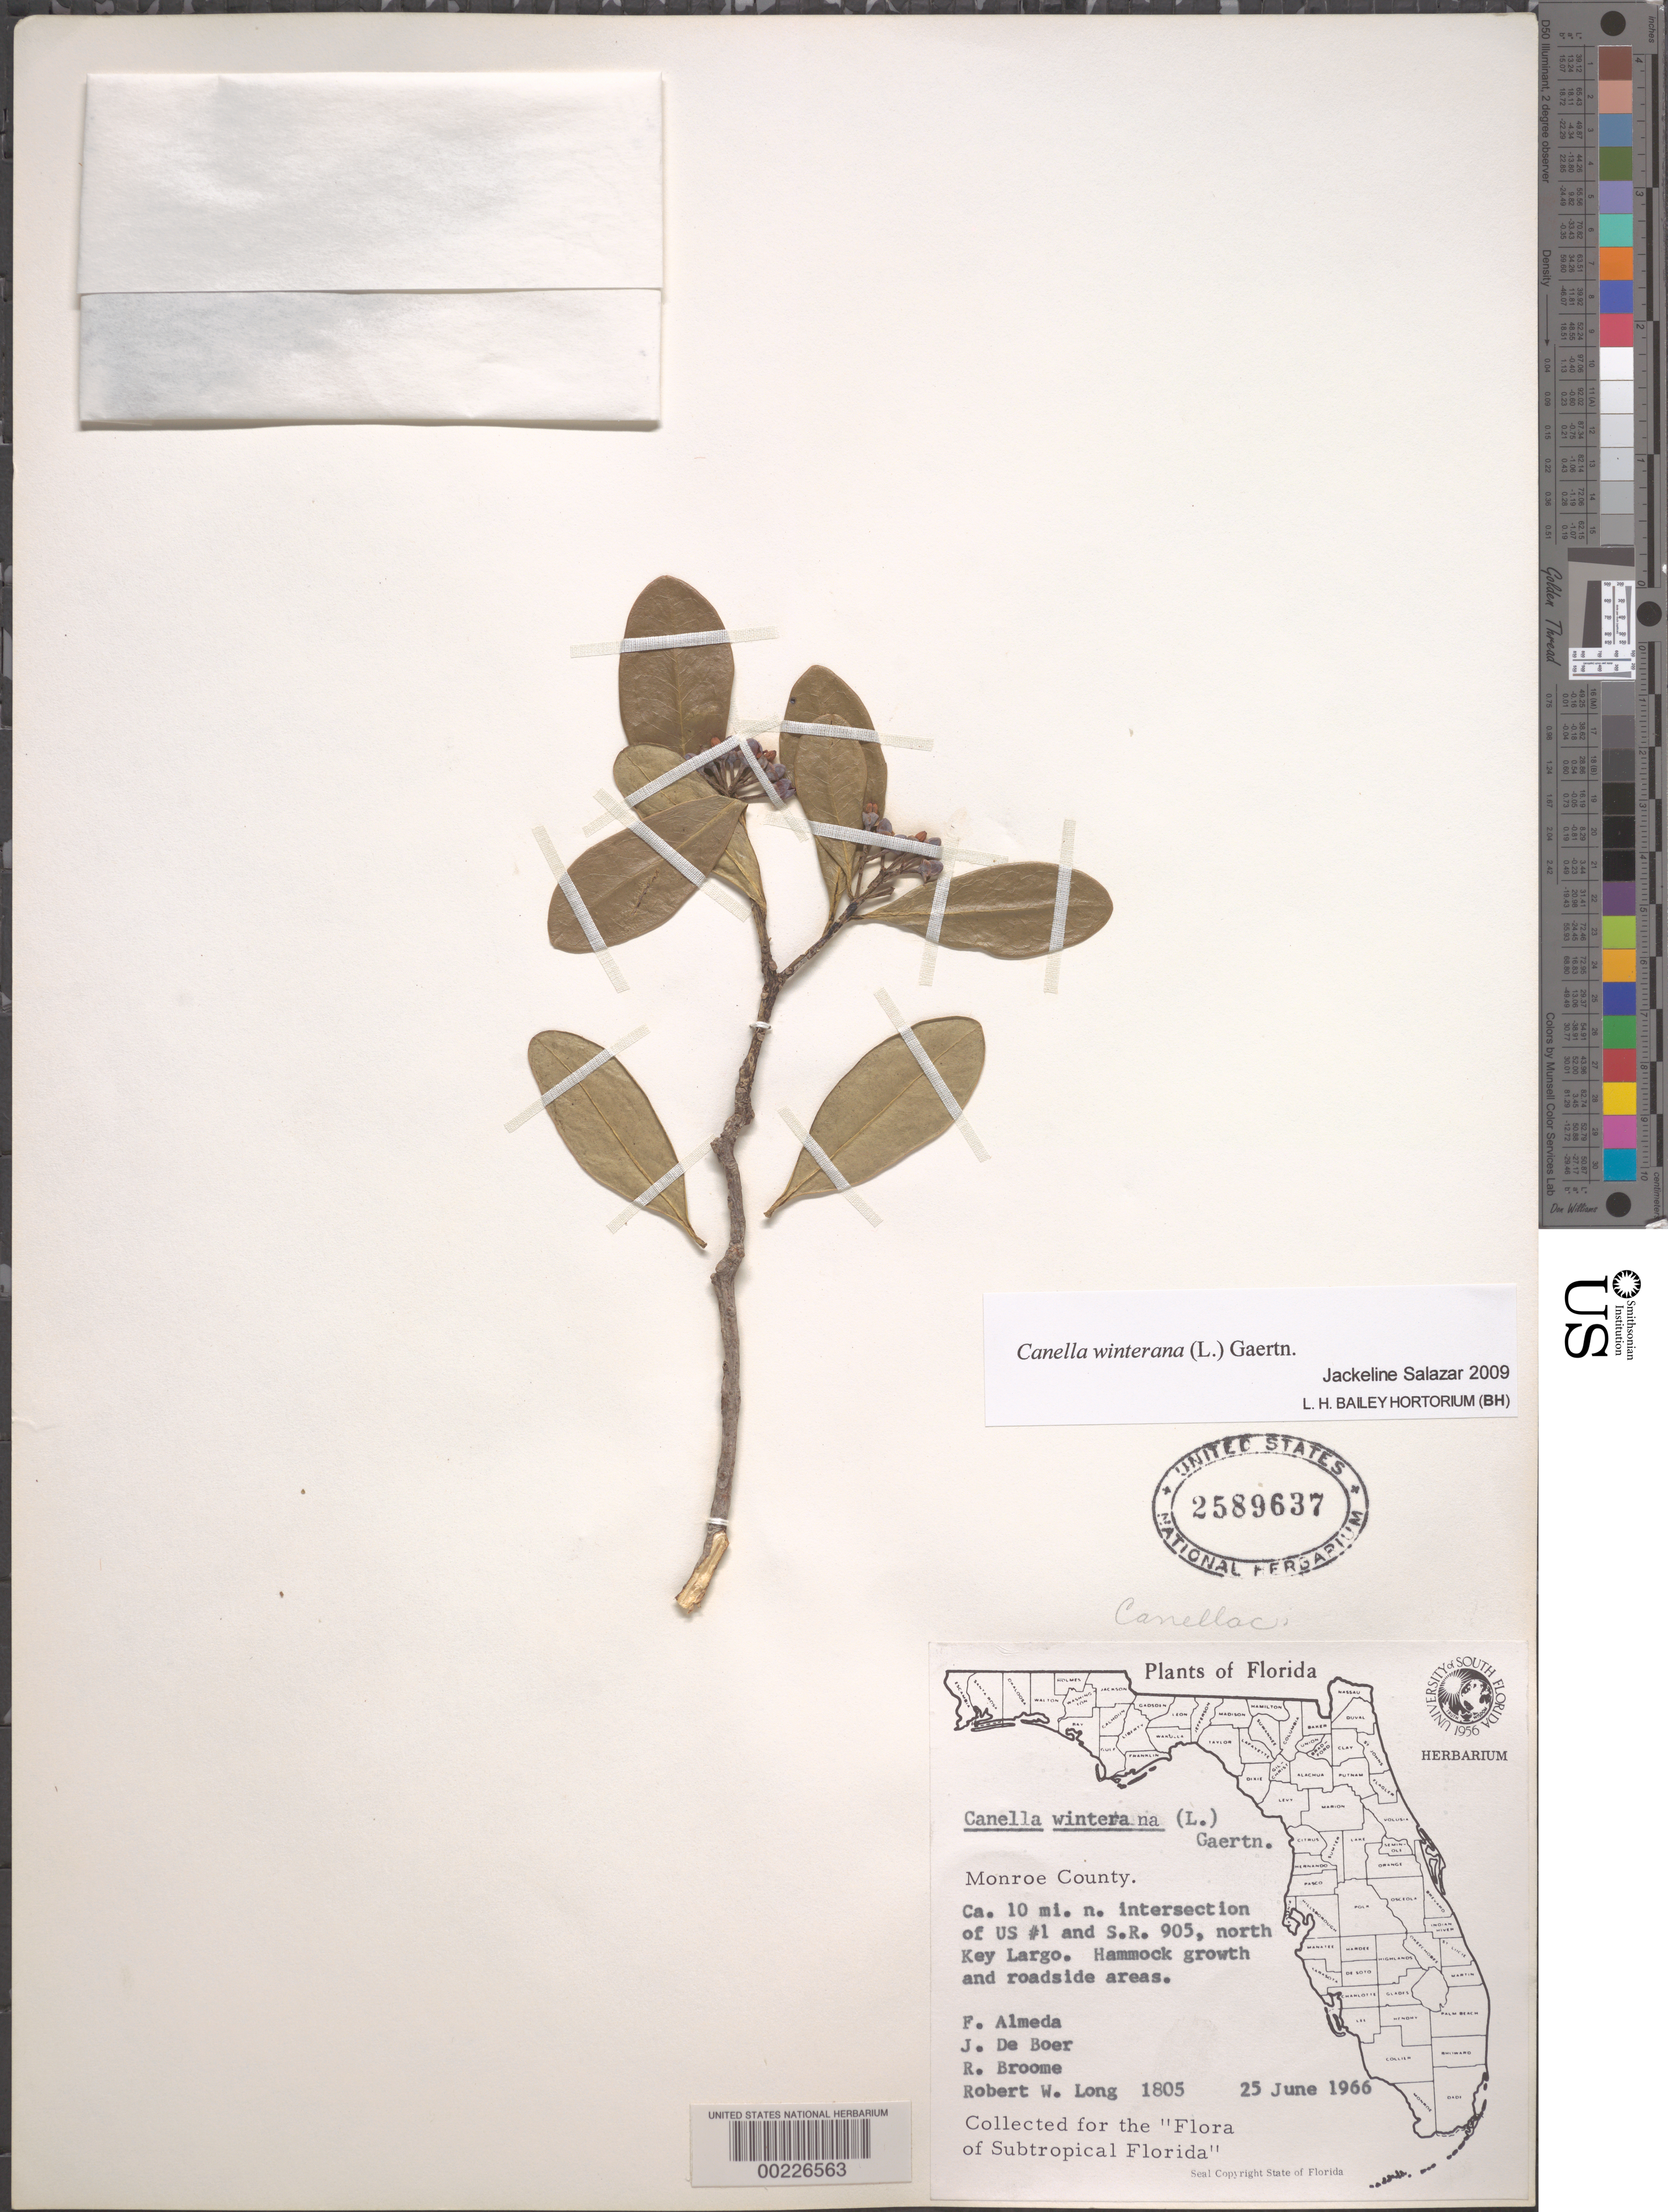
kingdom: Plantae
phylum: Tracheophyta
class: Magnoliopsida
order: Canellales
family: Canellaceae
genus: Canella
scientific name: Canella winterana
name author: (L.) Gaertn.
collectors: F. Almeda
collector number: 1805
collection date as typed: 25 Jun 1966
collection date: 1966-06-25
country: United States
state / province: Florida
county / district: Monroe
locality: Ca 10 mi n intersection of us 1 and sr 905, n key largo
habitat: Hammock growth and roadside areas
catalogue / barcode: US 2589637